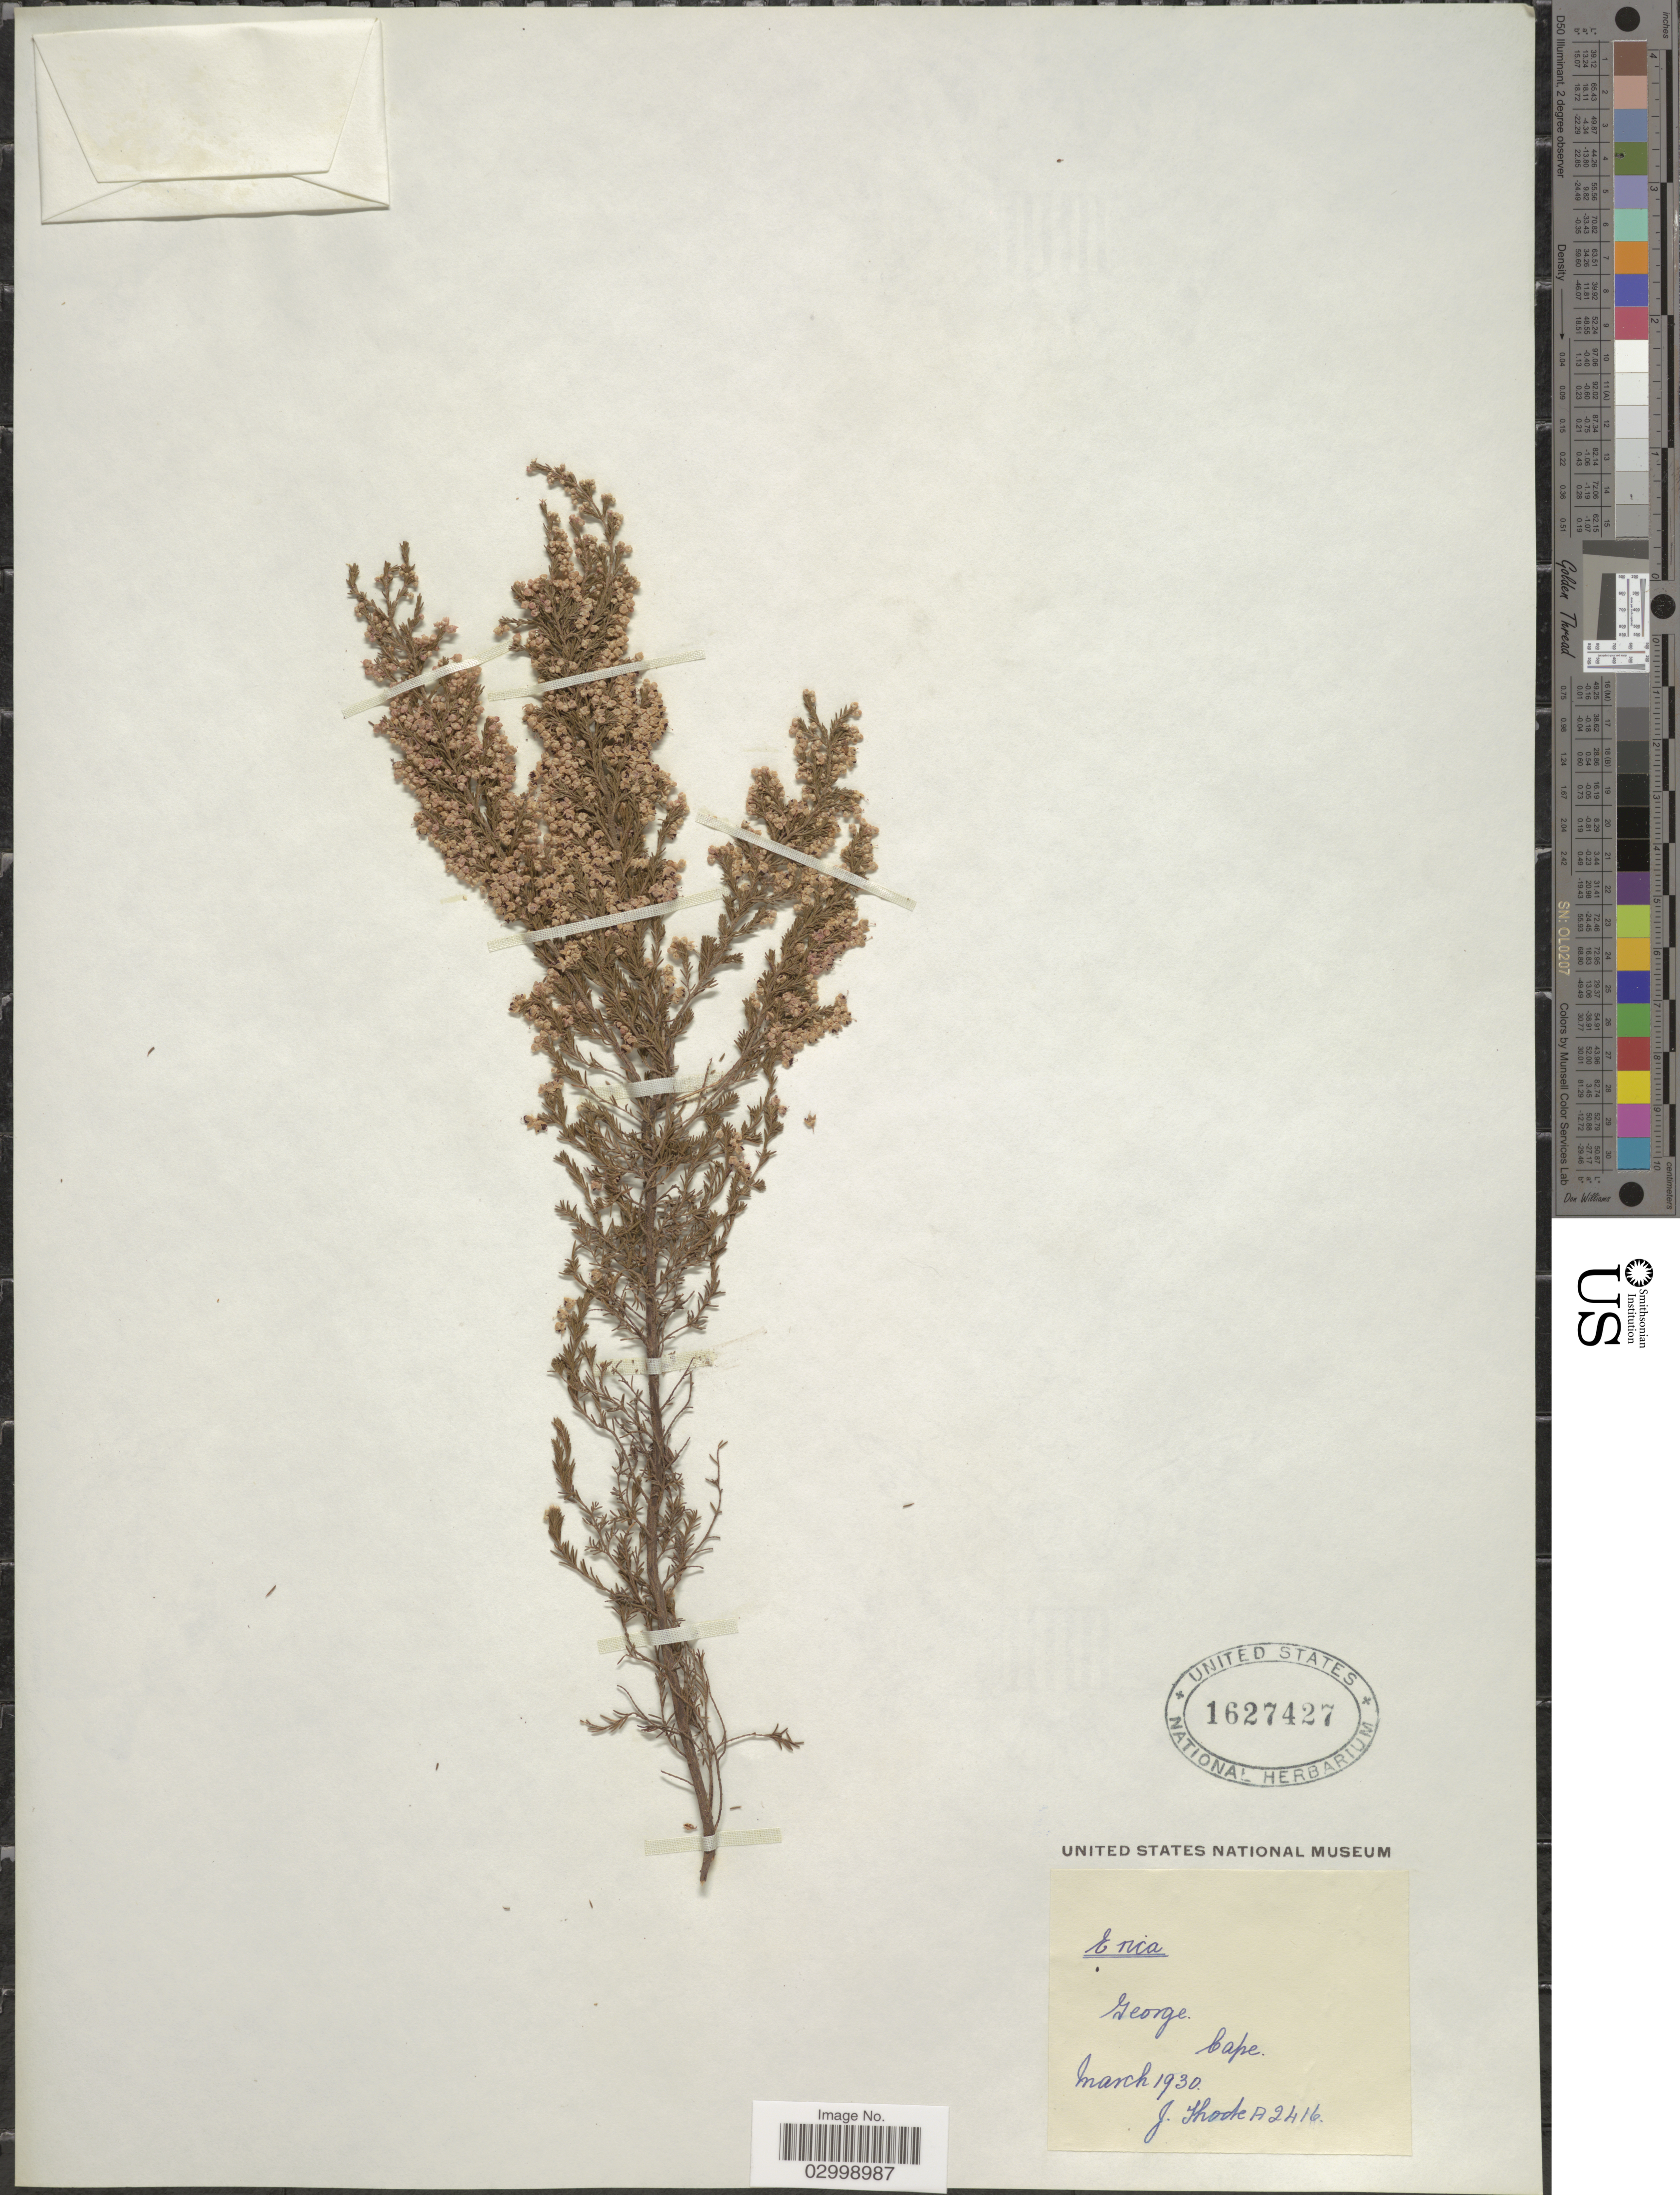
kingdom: Plantae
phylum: Tracheophyta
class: Magnoliopsida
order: Ericales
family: Ericaceae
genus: Erica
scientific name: Erica sp.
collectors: J. Thode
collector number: A2416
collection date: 1930-03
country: South Africa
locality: George. Cape.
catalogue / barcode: US 1627427